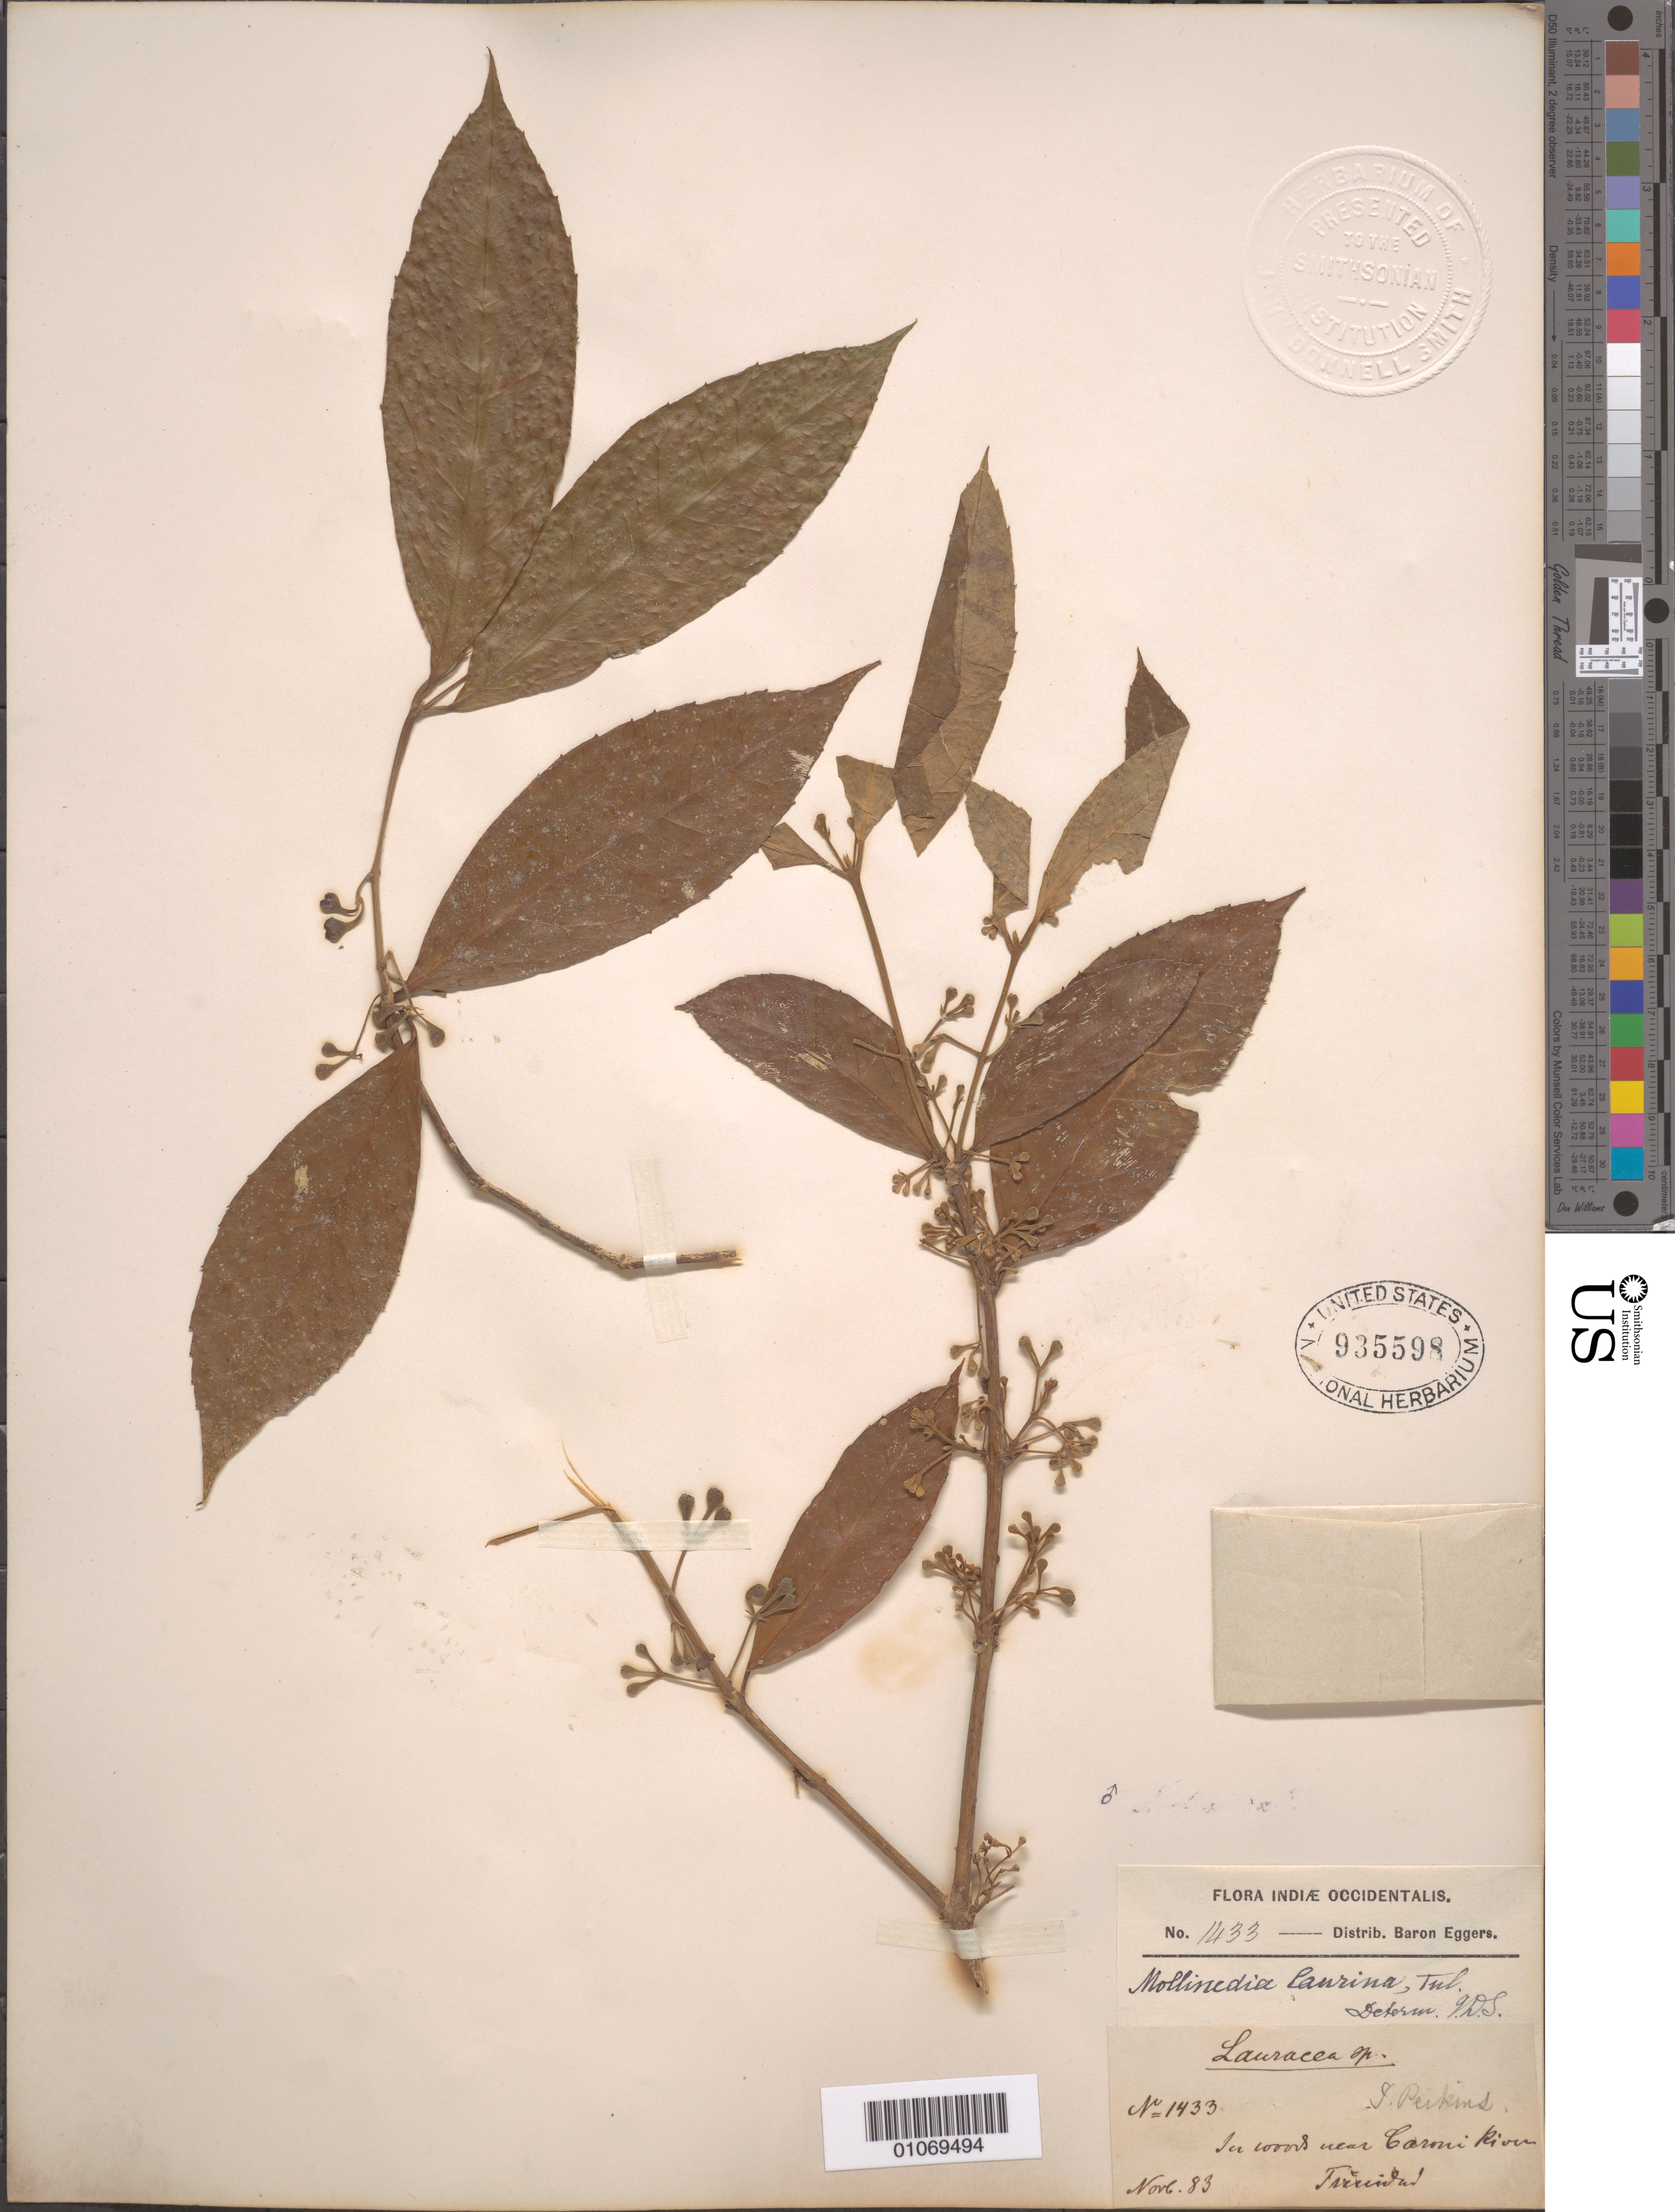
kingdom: Plantae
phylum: Tracheophyta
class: Magnoliopsida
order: Laurales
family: Monimiaceae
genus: Mollinedia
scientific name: Mollinedia laurina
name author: Tul.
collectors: H. F. A. von Eggers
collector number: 1433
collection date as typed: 01 Nov 1883 to 30 Nov 1883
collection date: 1883-11-01/1883-11-30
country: Trinidad and Tobago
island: Trinidad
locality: In wood near Caroni River.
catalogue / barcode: US 935598